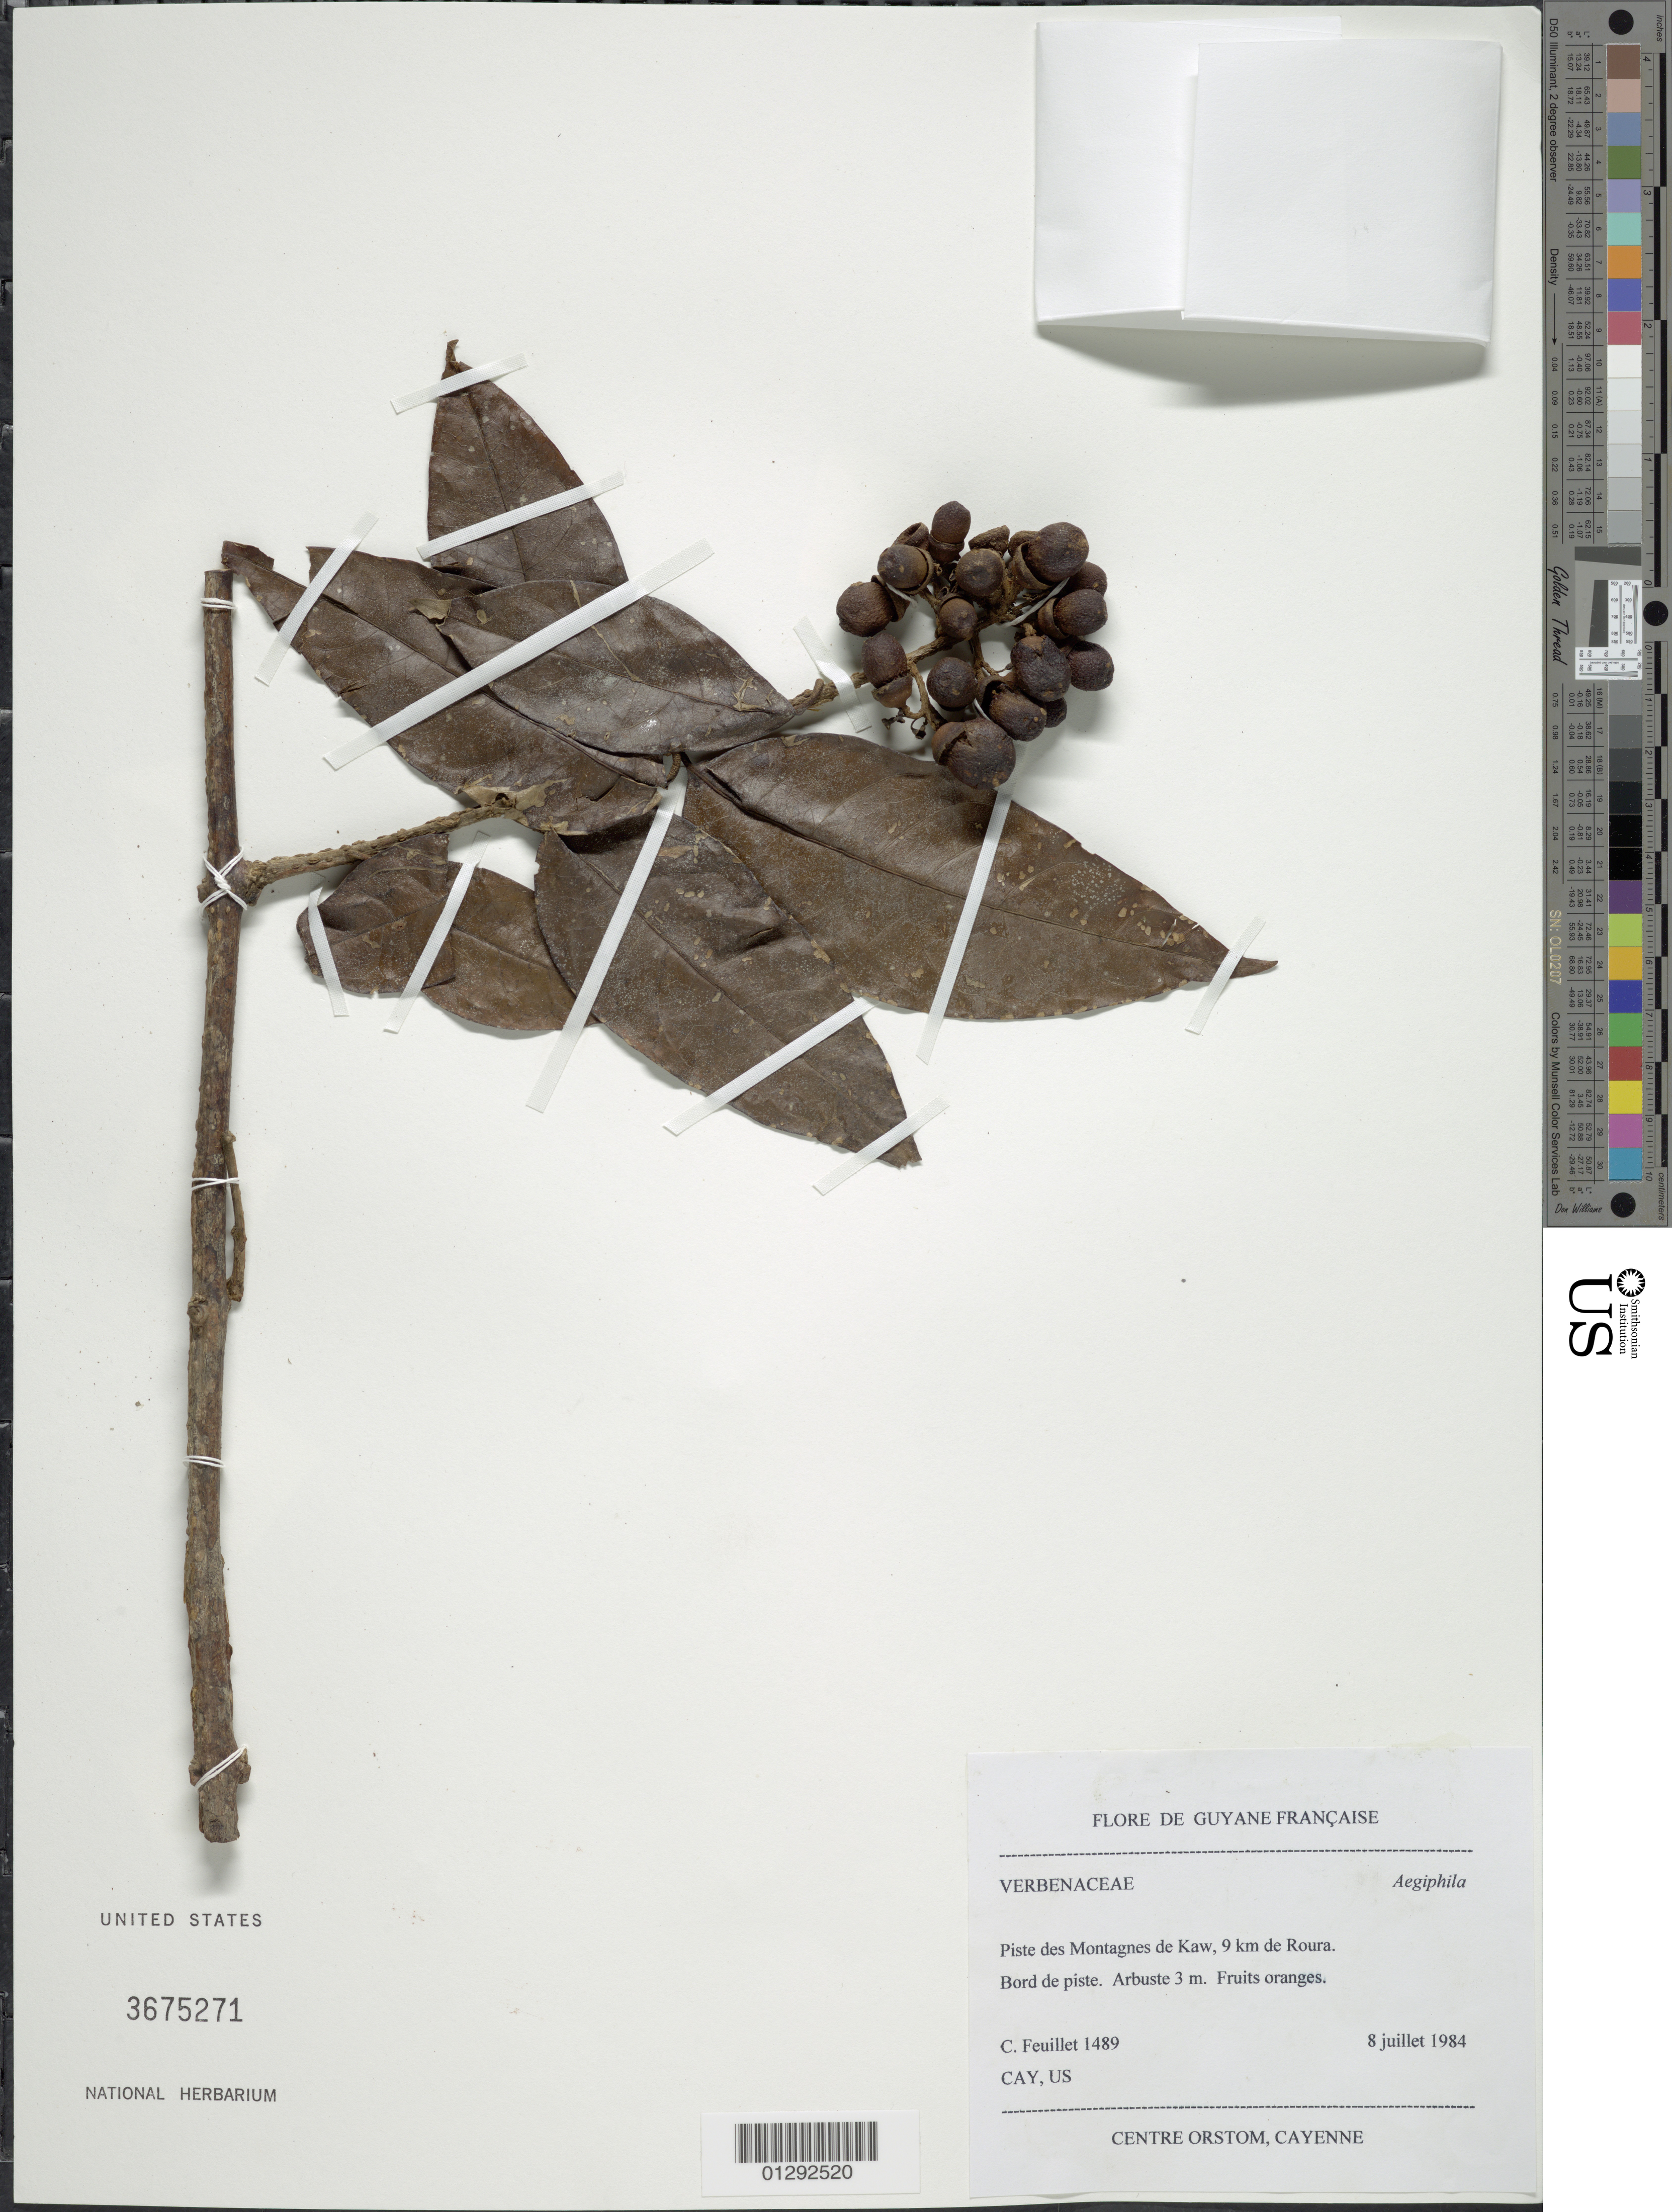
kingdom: Plantae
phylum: Tracheophyta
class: Magnoliopsida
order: Lamiales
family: Lamiaceae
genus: Aegiphila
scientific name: Aegiphila sp.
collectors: C. Feuillet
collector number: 1489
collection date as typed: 8 July 1984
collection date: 1984-07-08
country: French Guiana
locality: Piste des Montagnes de Kaw, 9 km de Roura.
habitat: Bord de piste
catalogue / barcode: US 3675271